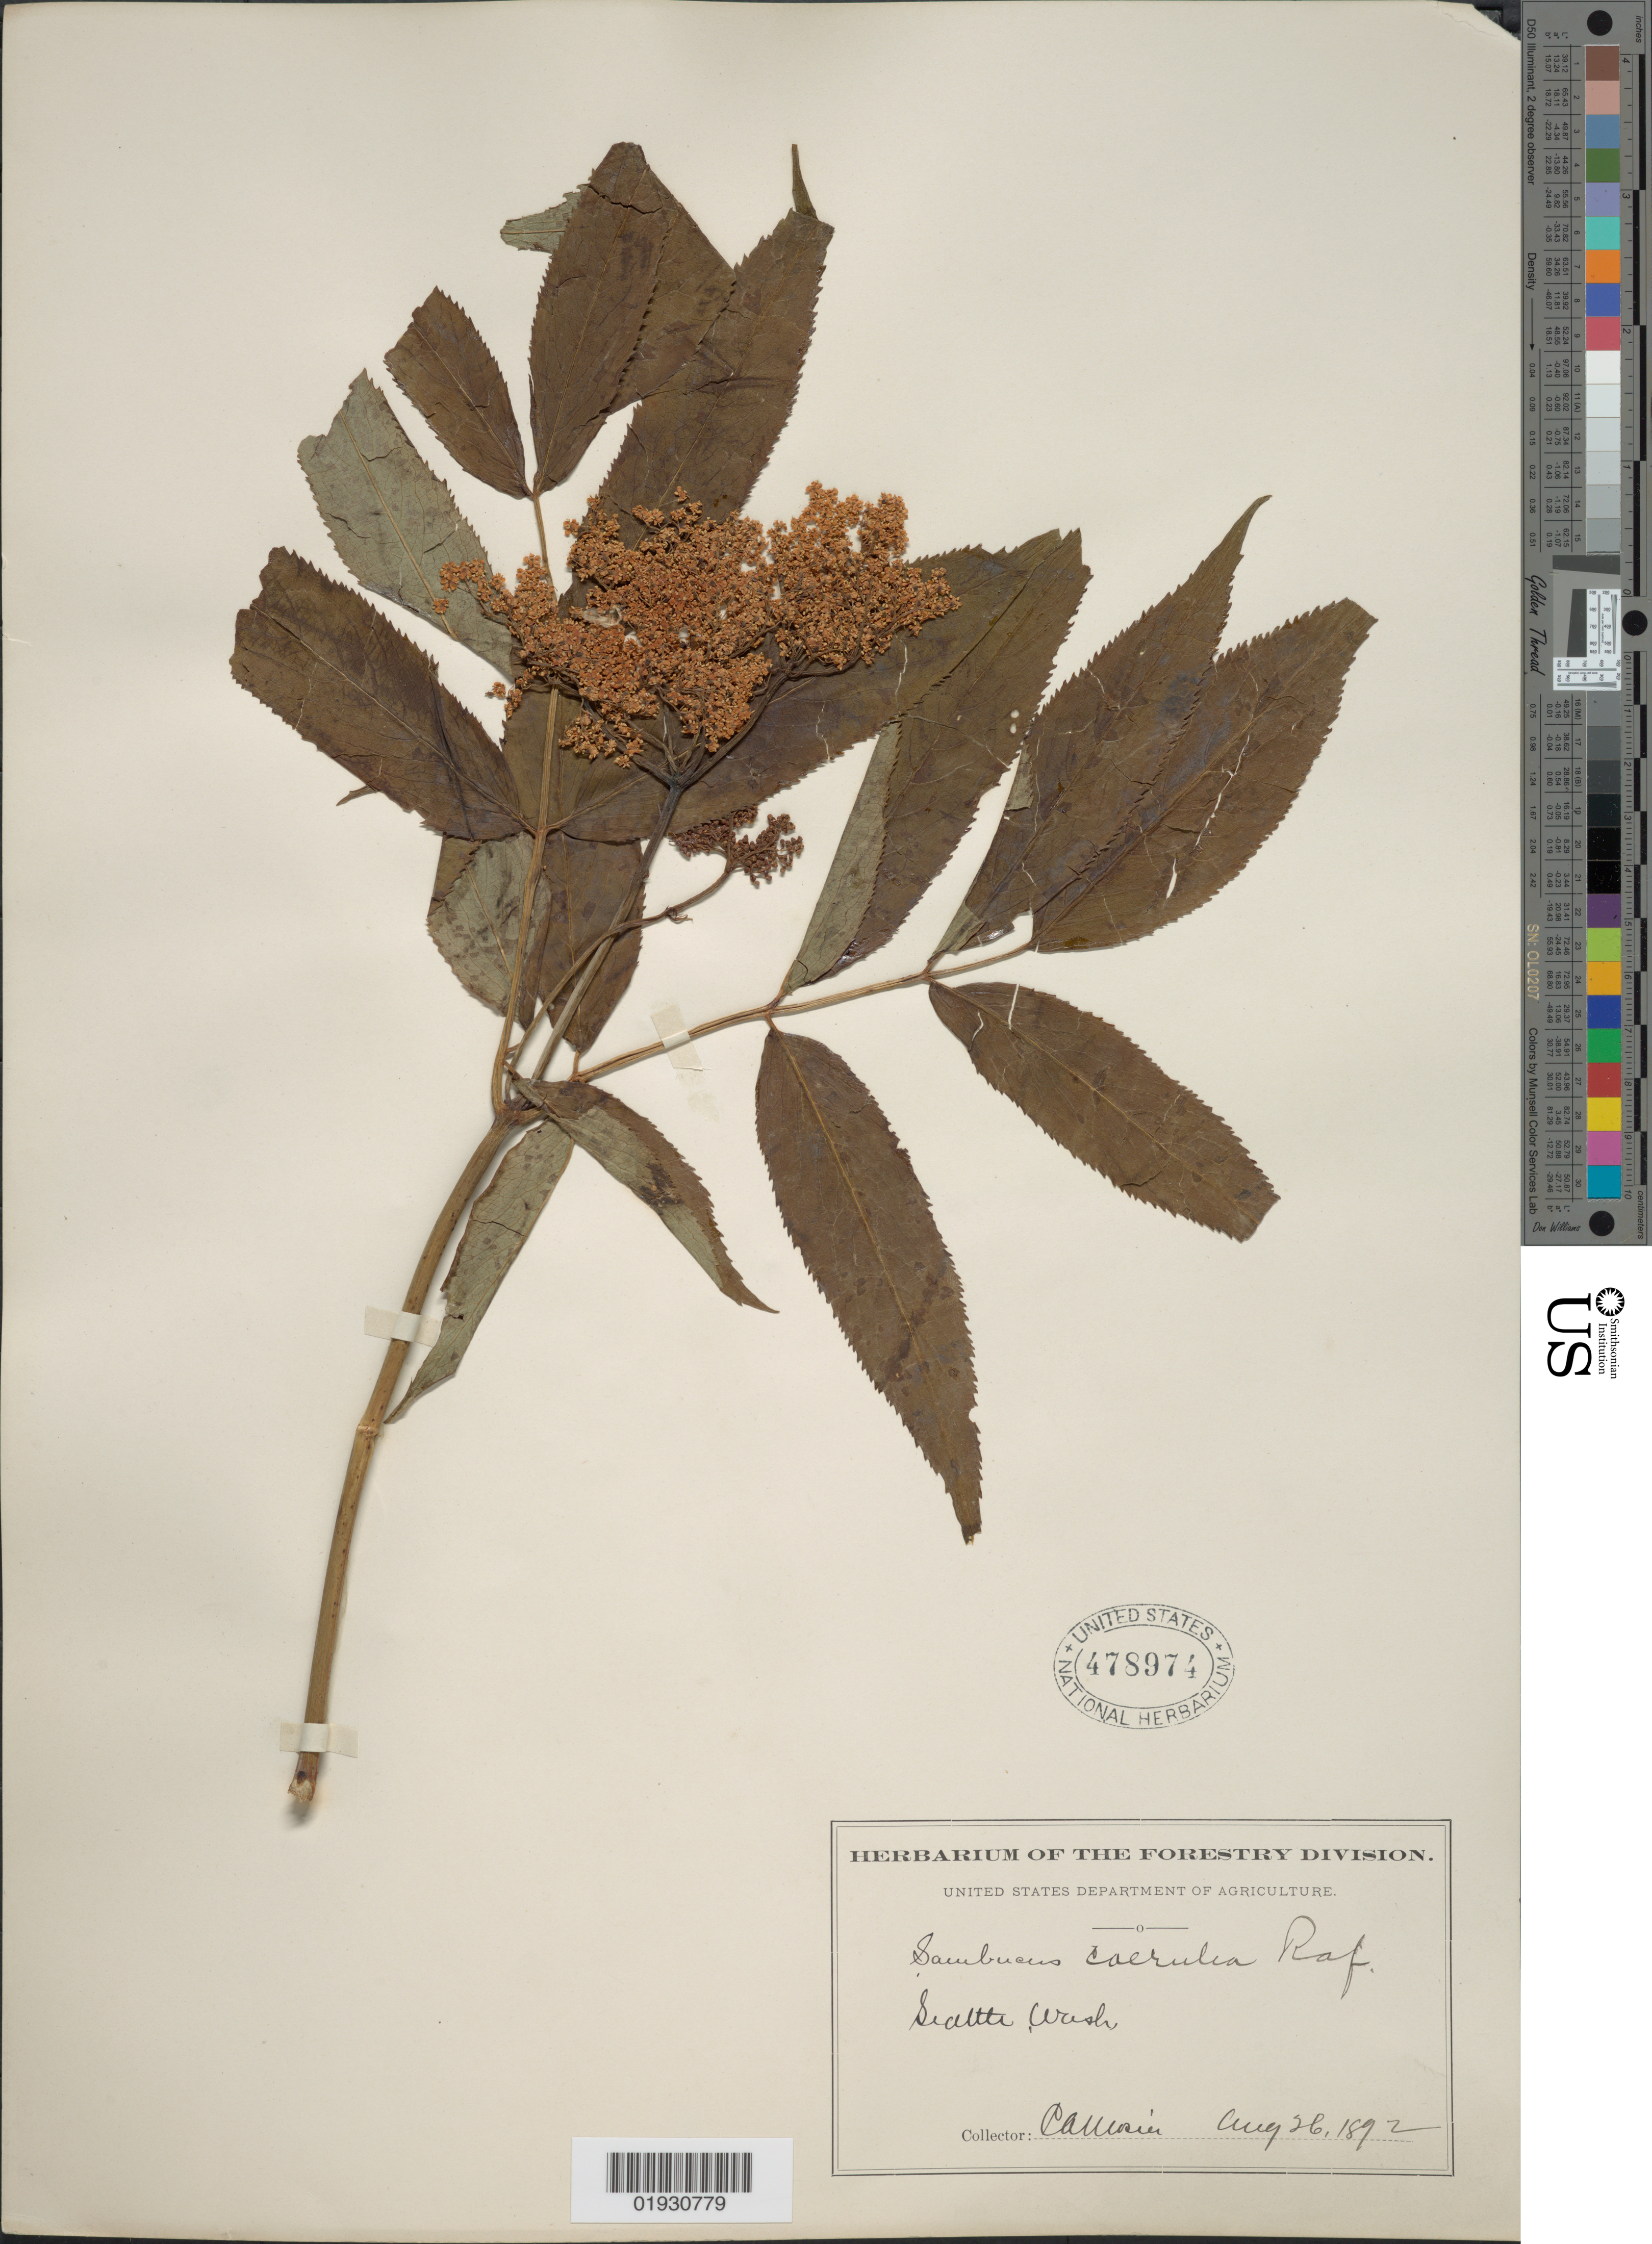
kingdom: Plantae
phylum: Tracheophyta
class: Magnoliopsida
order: Dipsacales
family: Viburnaceae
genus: Sambucus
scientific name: Sambucus cerulea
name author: Raf.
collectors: C. A. Mosier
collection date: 1892-08-26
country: United States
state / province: Washington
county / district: King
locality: Seattle.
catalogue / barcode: US 478974